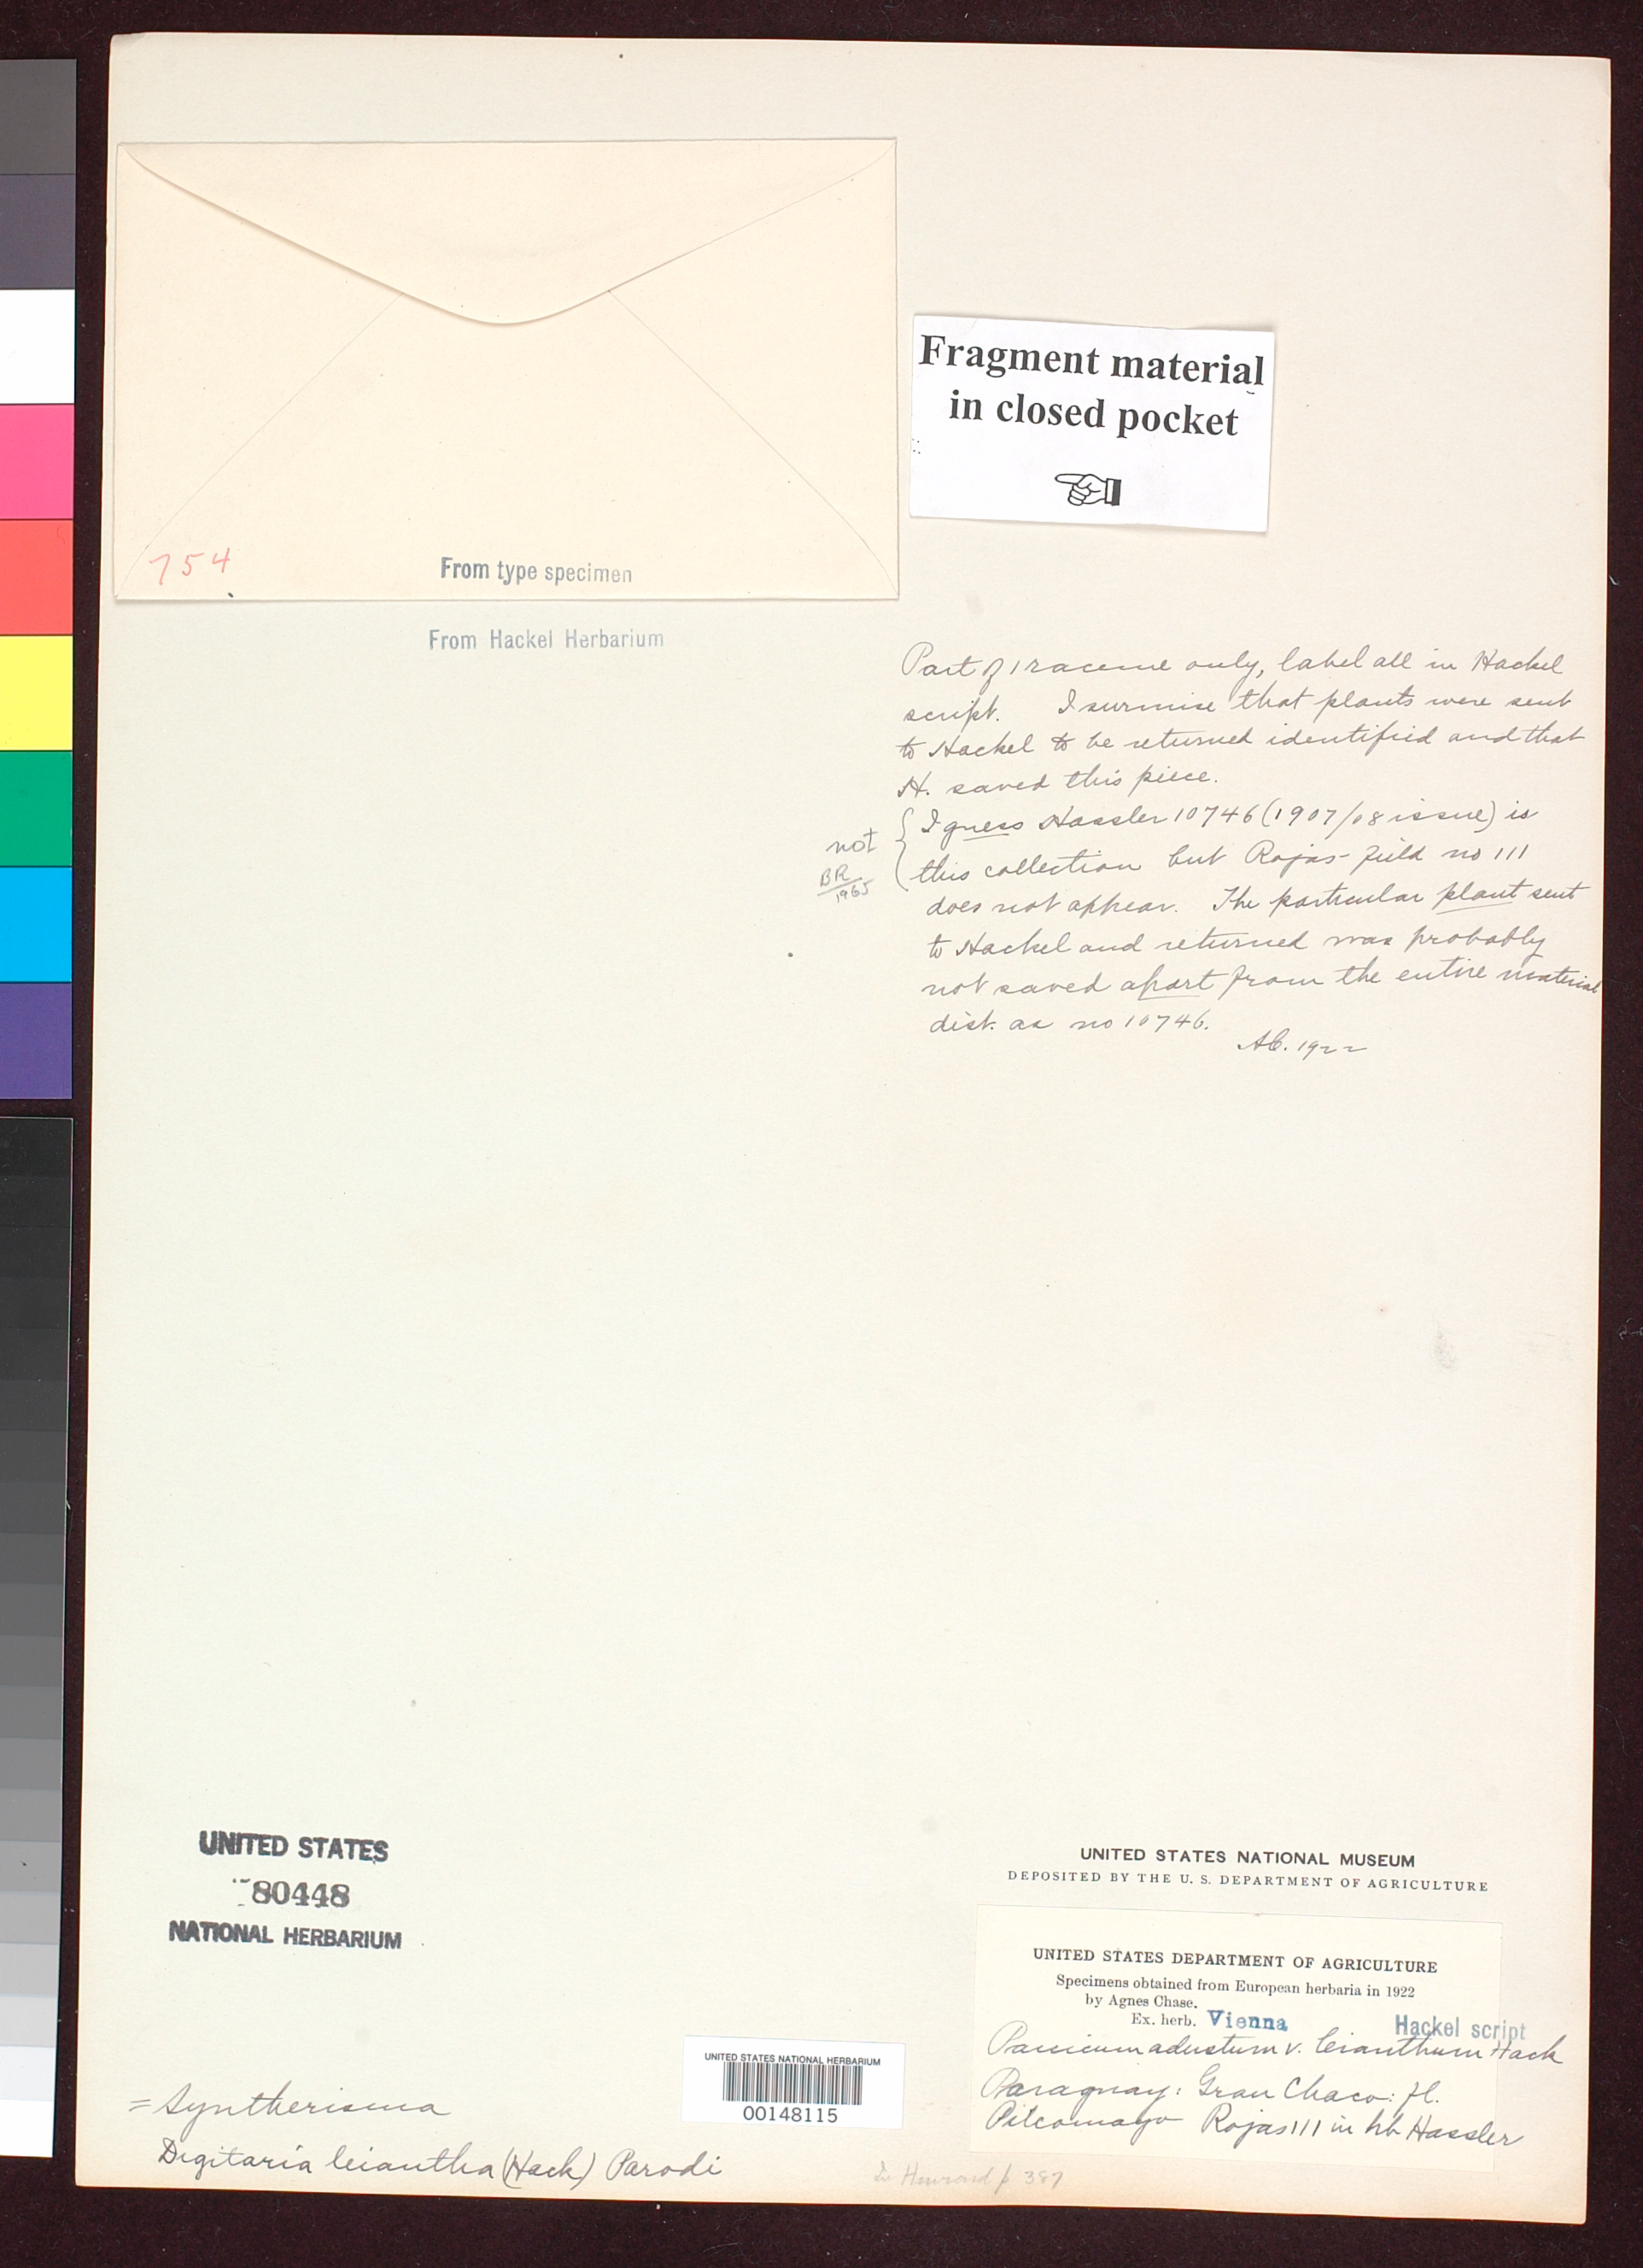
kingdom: Plantae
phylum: Tracheophyta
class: Liliopsida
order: Poales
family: Poaceae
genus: Panicum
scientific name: Panicum adustum var. leianthum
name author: Hack.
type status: Type Fragment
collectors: T. Rojas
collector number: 111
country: Paraguay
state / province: Boquerón / Presidente Hayes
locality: Pilcomayo, Gran Chaco.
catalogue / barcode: US 80448